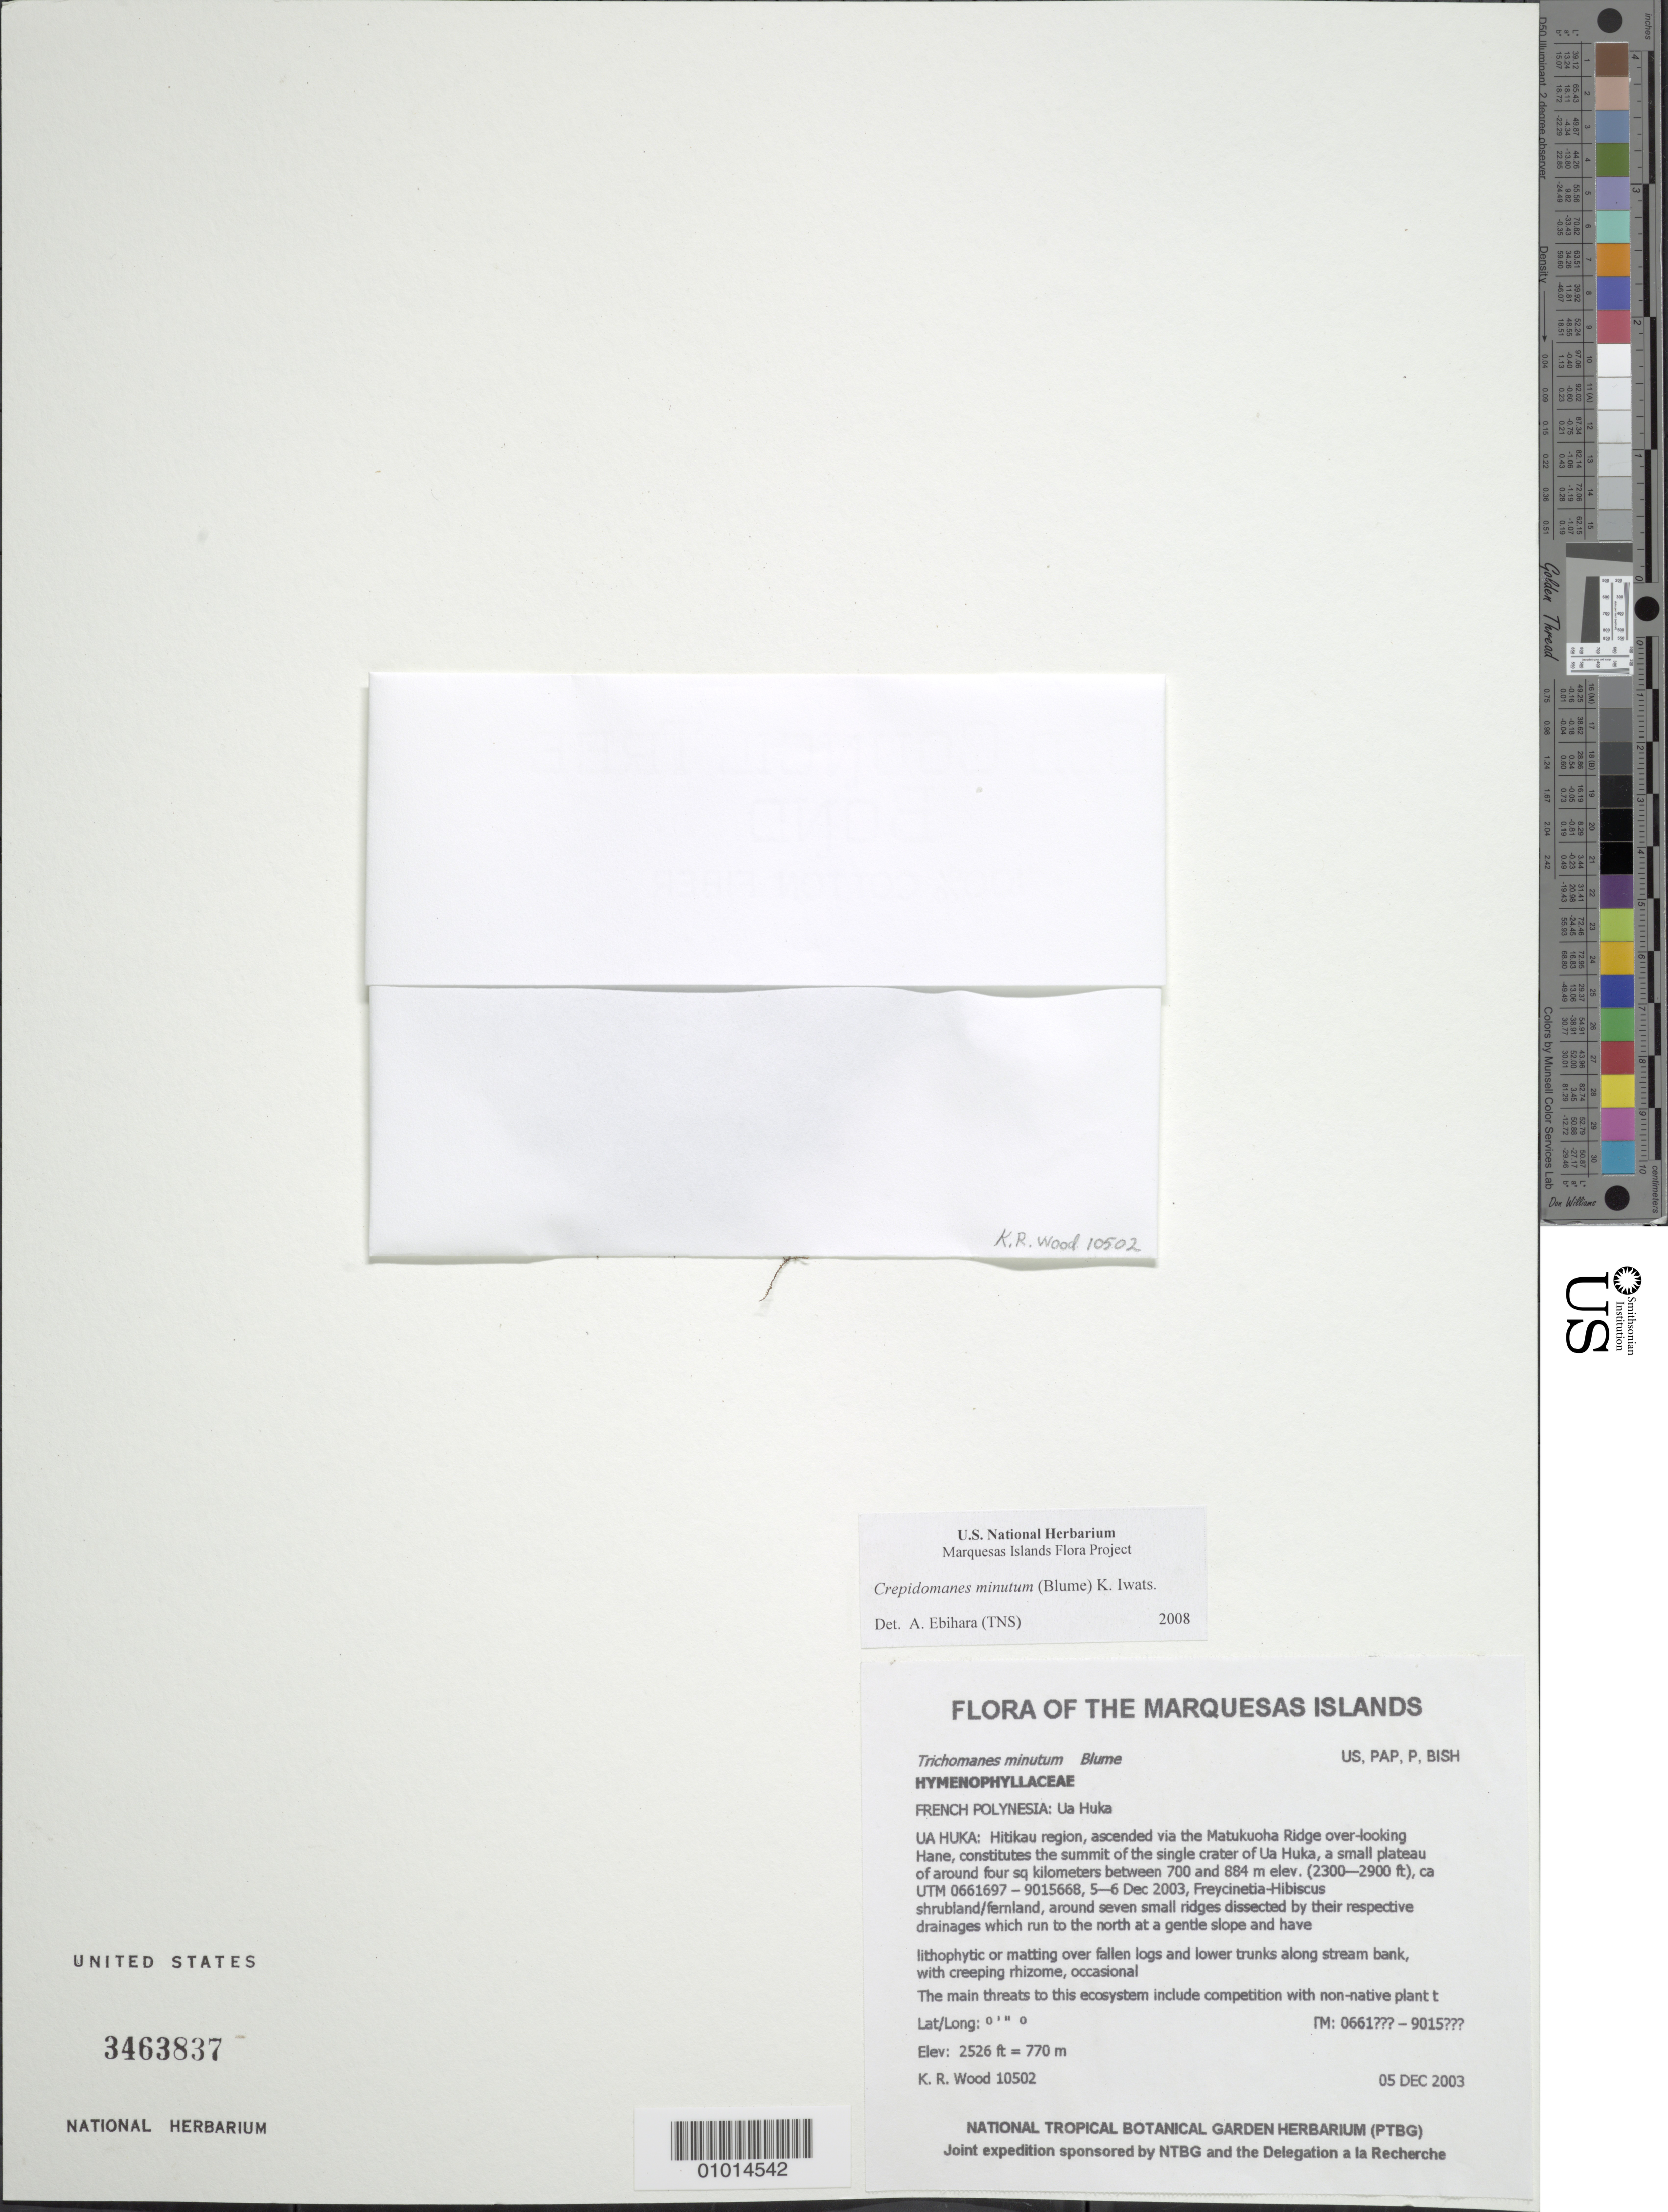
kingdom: Plantae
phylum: Tracheophyta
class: Polypodiopsida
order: Hymenophyllales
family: Hymenophyllaceae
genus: Crepidomanes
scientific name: Crepidomanes minutum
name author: (Blume) K. Iwats.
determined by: Ebihara, A.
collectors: K. R. Wood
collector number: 10502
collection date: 2003-12-05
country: French Polynesia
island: Ua Huka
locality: Hitikau region, ascended via the Matukuoha Ridge over-looking Hane, constitutes the summit of the single crater of Ua Huka, a small plateau of around four sq kilometers between 700 and 884 m elev. (2300-2900 ft), ca UTM 0661697 - 9015668, 5-6 Dec 2003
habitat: Freycinetia-Hibiscus shrubland/fernland, around seven small ridges dissected by their respective drainages which run to the north at a gentle slope and have running water and small plunge pools in lower sections, vegetation is dominated by Freycinetia imp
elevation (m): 770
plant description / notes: The main threats to this ecosystem include competition with non-native plant taxa or animals that could make their way up from the lower regions. The area should be biologically monitored periodically for any such threats. The only non-native plant specie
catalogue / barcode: US 3463837